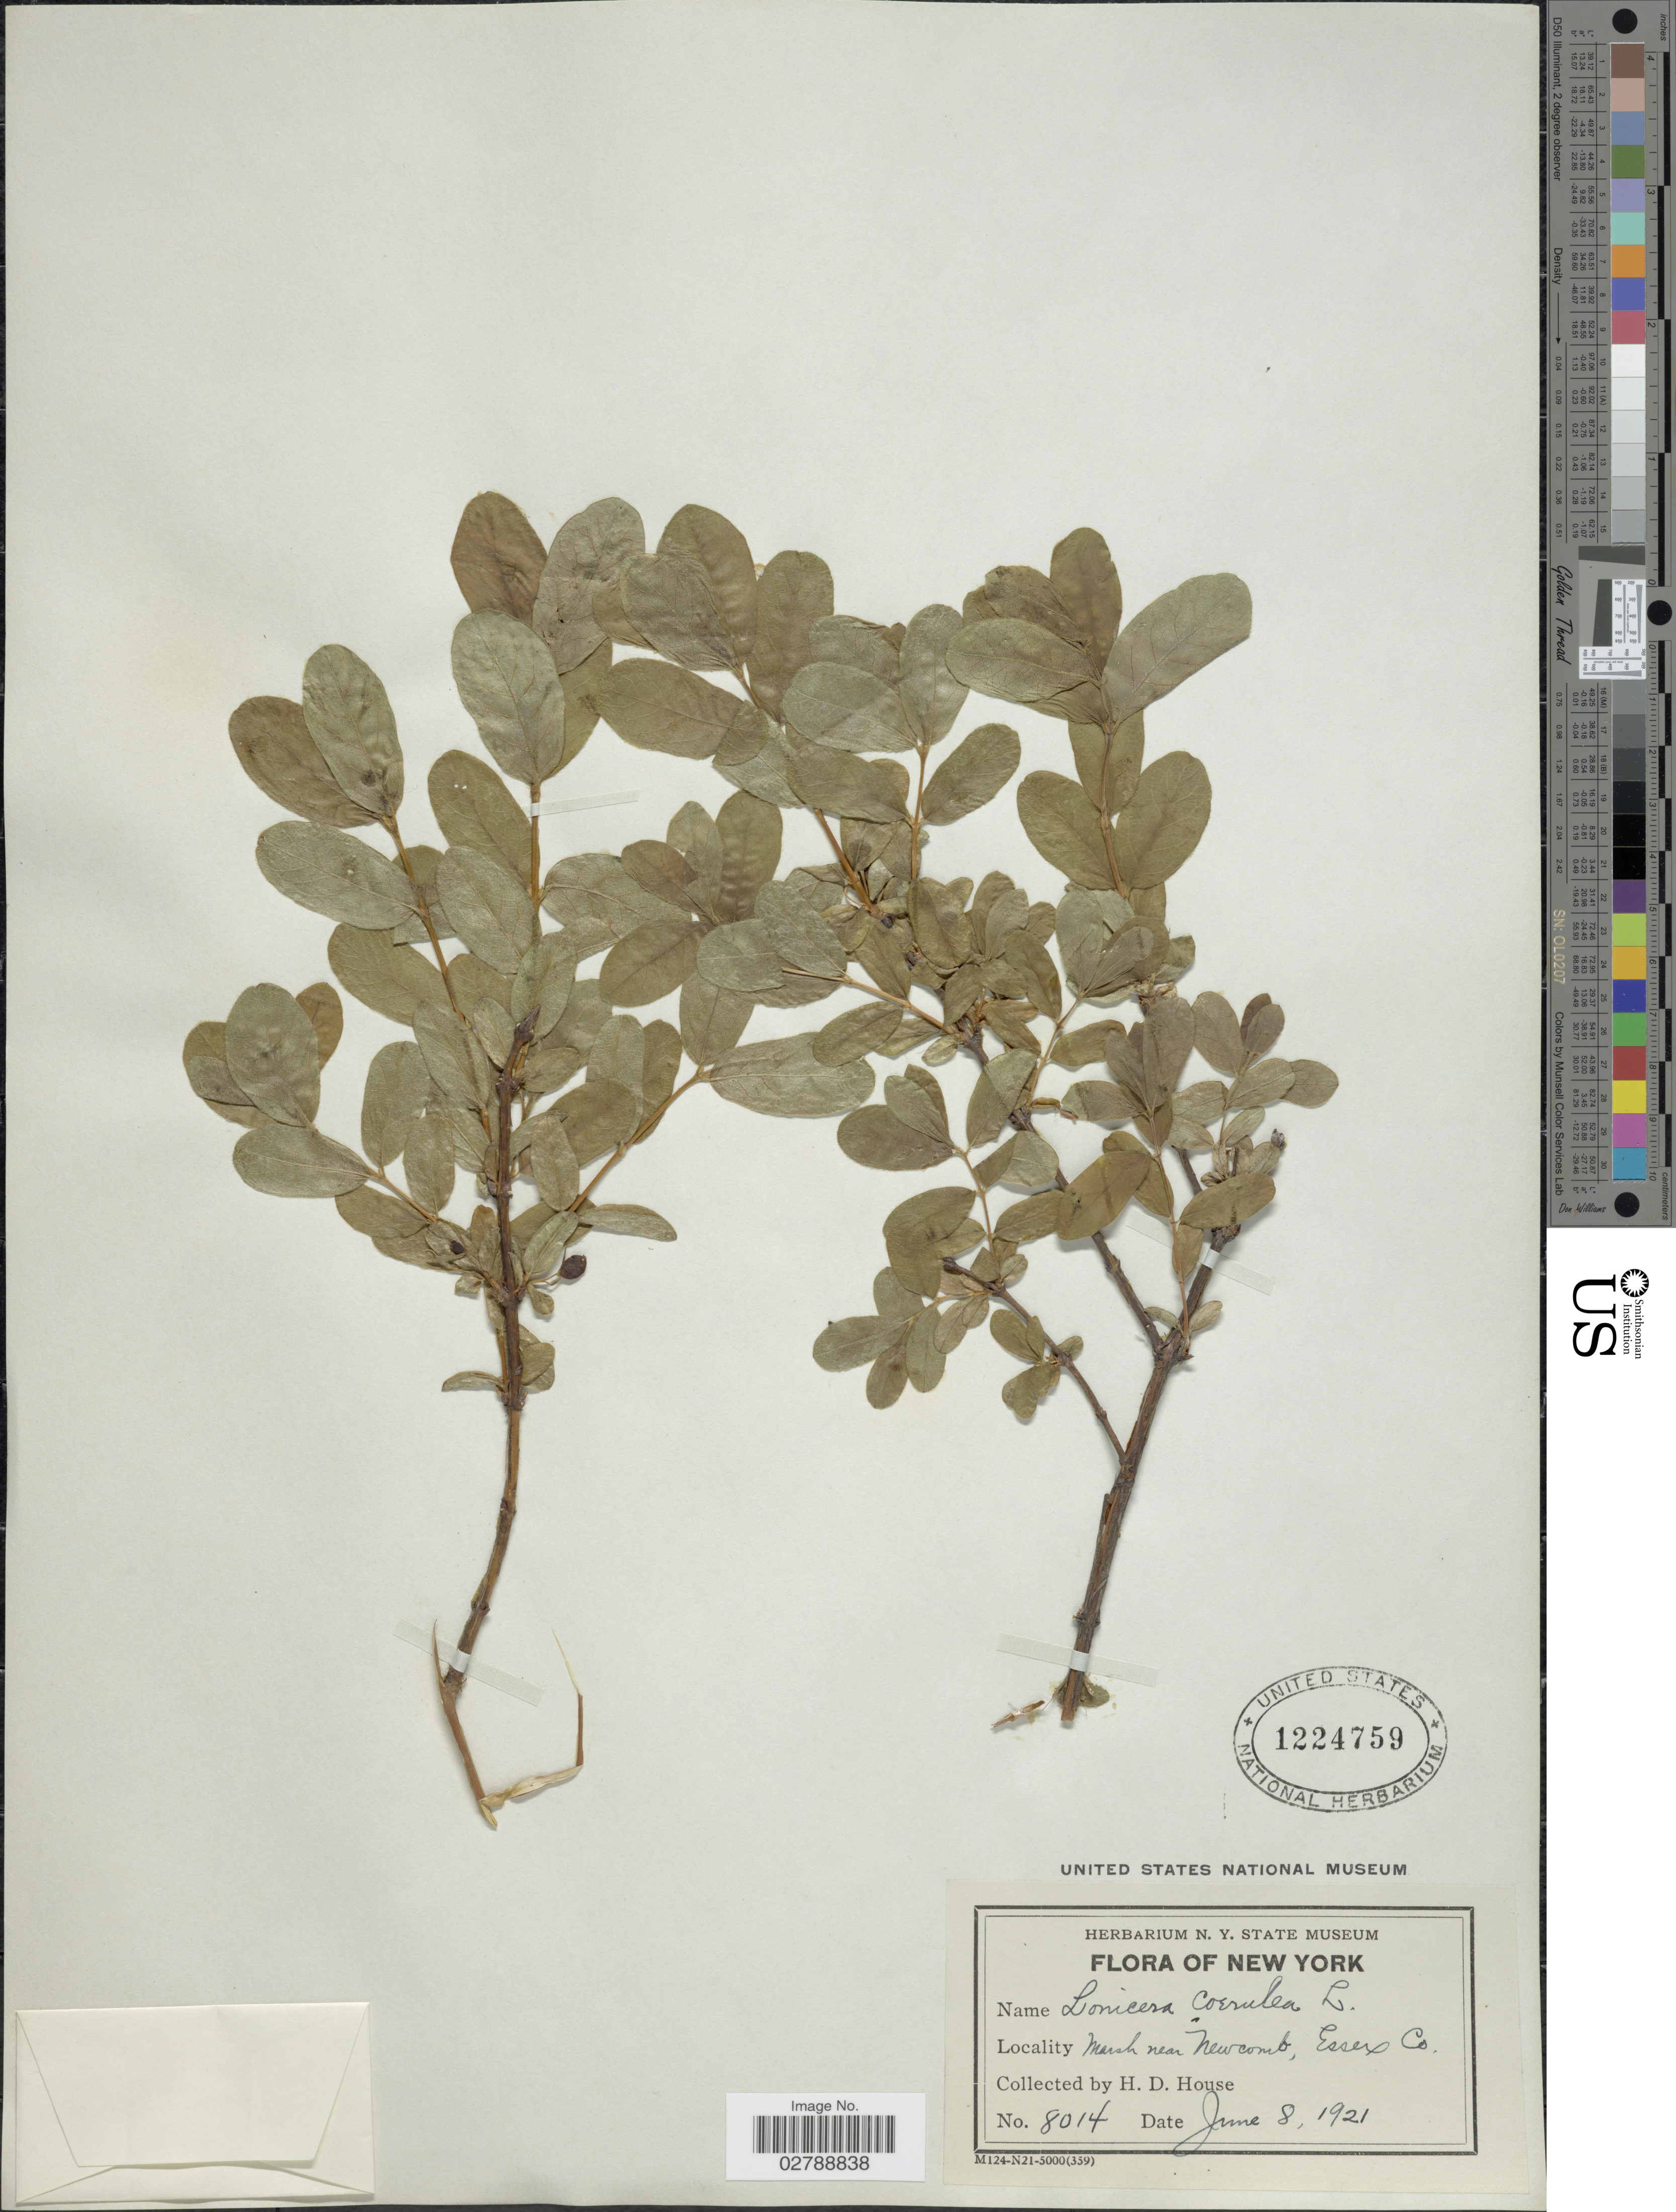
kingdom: Plantae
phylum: Tracheophyta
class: Magnoliopsida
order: Dipsacales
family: Caprifoliaceae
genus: Lonicera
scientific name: Lonicera caerulea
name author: L.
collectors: H. D. House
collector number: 8014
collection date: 1921-06-08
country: United States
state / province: New York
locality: Marsh near Newcomb, Essex Co.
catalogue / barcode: US 1224759